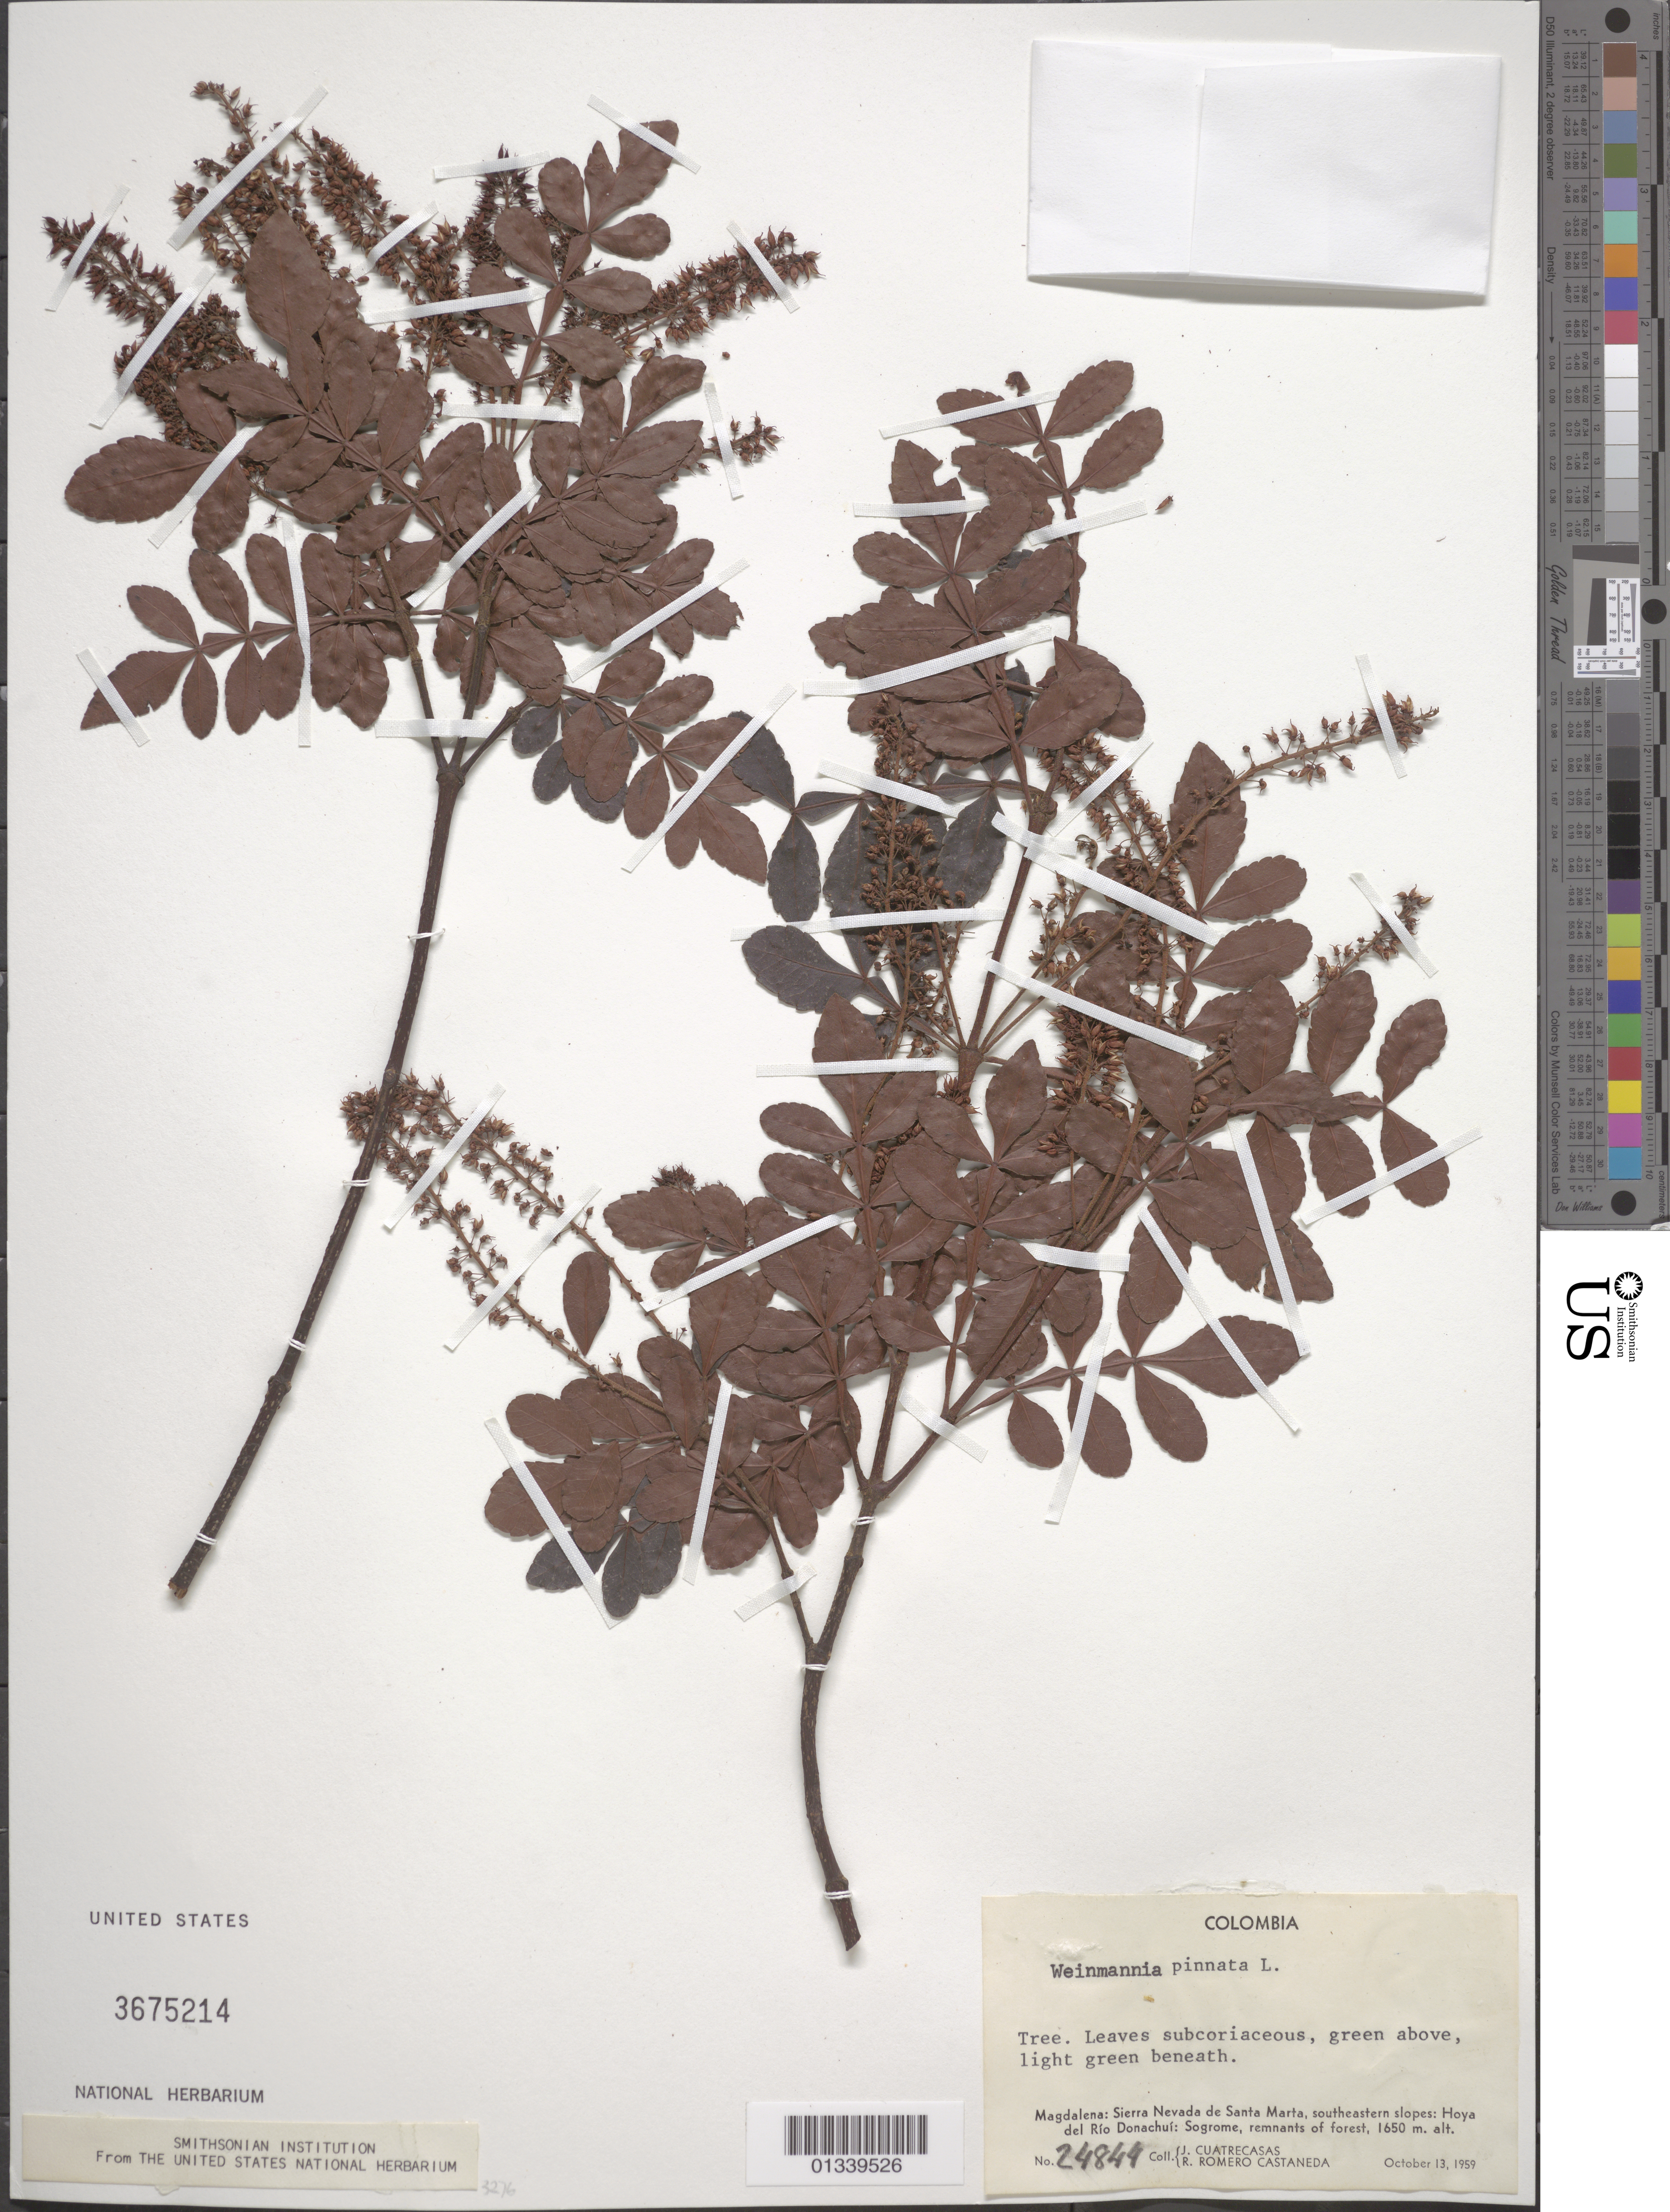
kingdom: Plantae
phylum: Tracheophyta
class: Magnoliopsida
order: Oxalidales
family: Cunoniaceae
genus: Weinmannia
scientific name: Weinmannia pinnata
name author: L.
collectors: J. Cuatrecasas & R. Romero Castañeda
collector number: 24844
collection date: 1959-10-13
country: Colombia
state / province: Magdalena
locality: Sierra Nevada de Santa Marta, southeastern slopes. Hoya del Rio Donachui: Sogrome.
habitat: Remnants of forest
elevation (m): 1650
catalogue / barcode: US 3675214